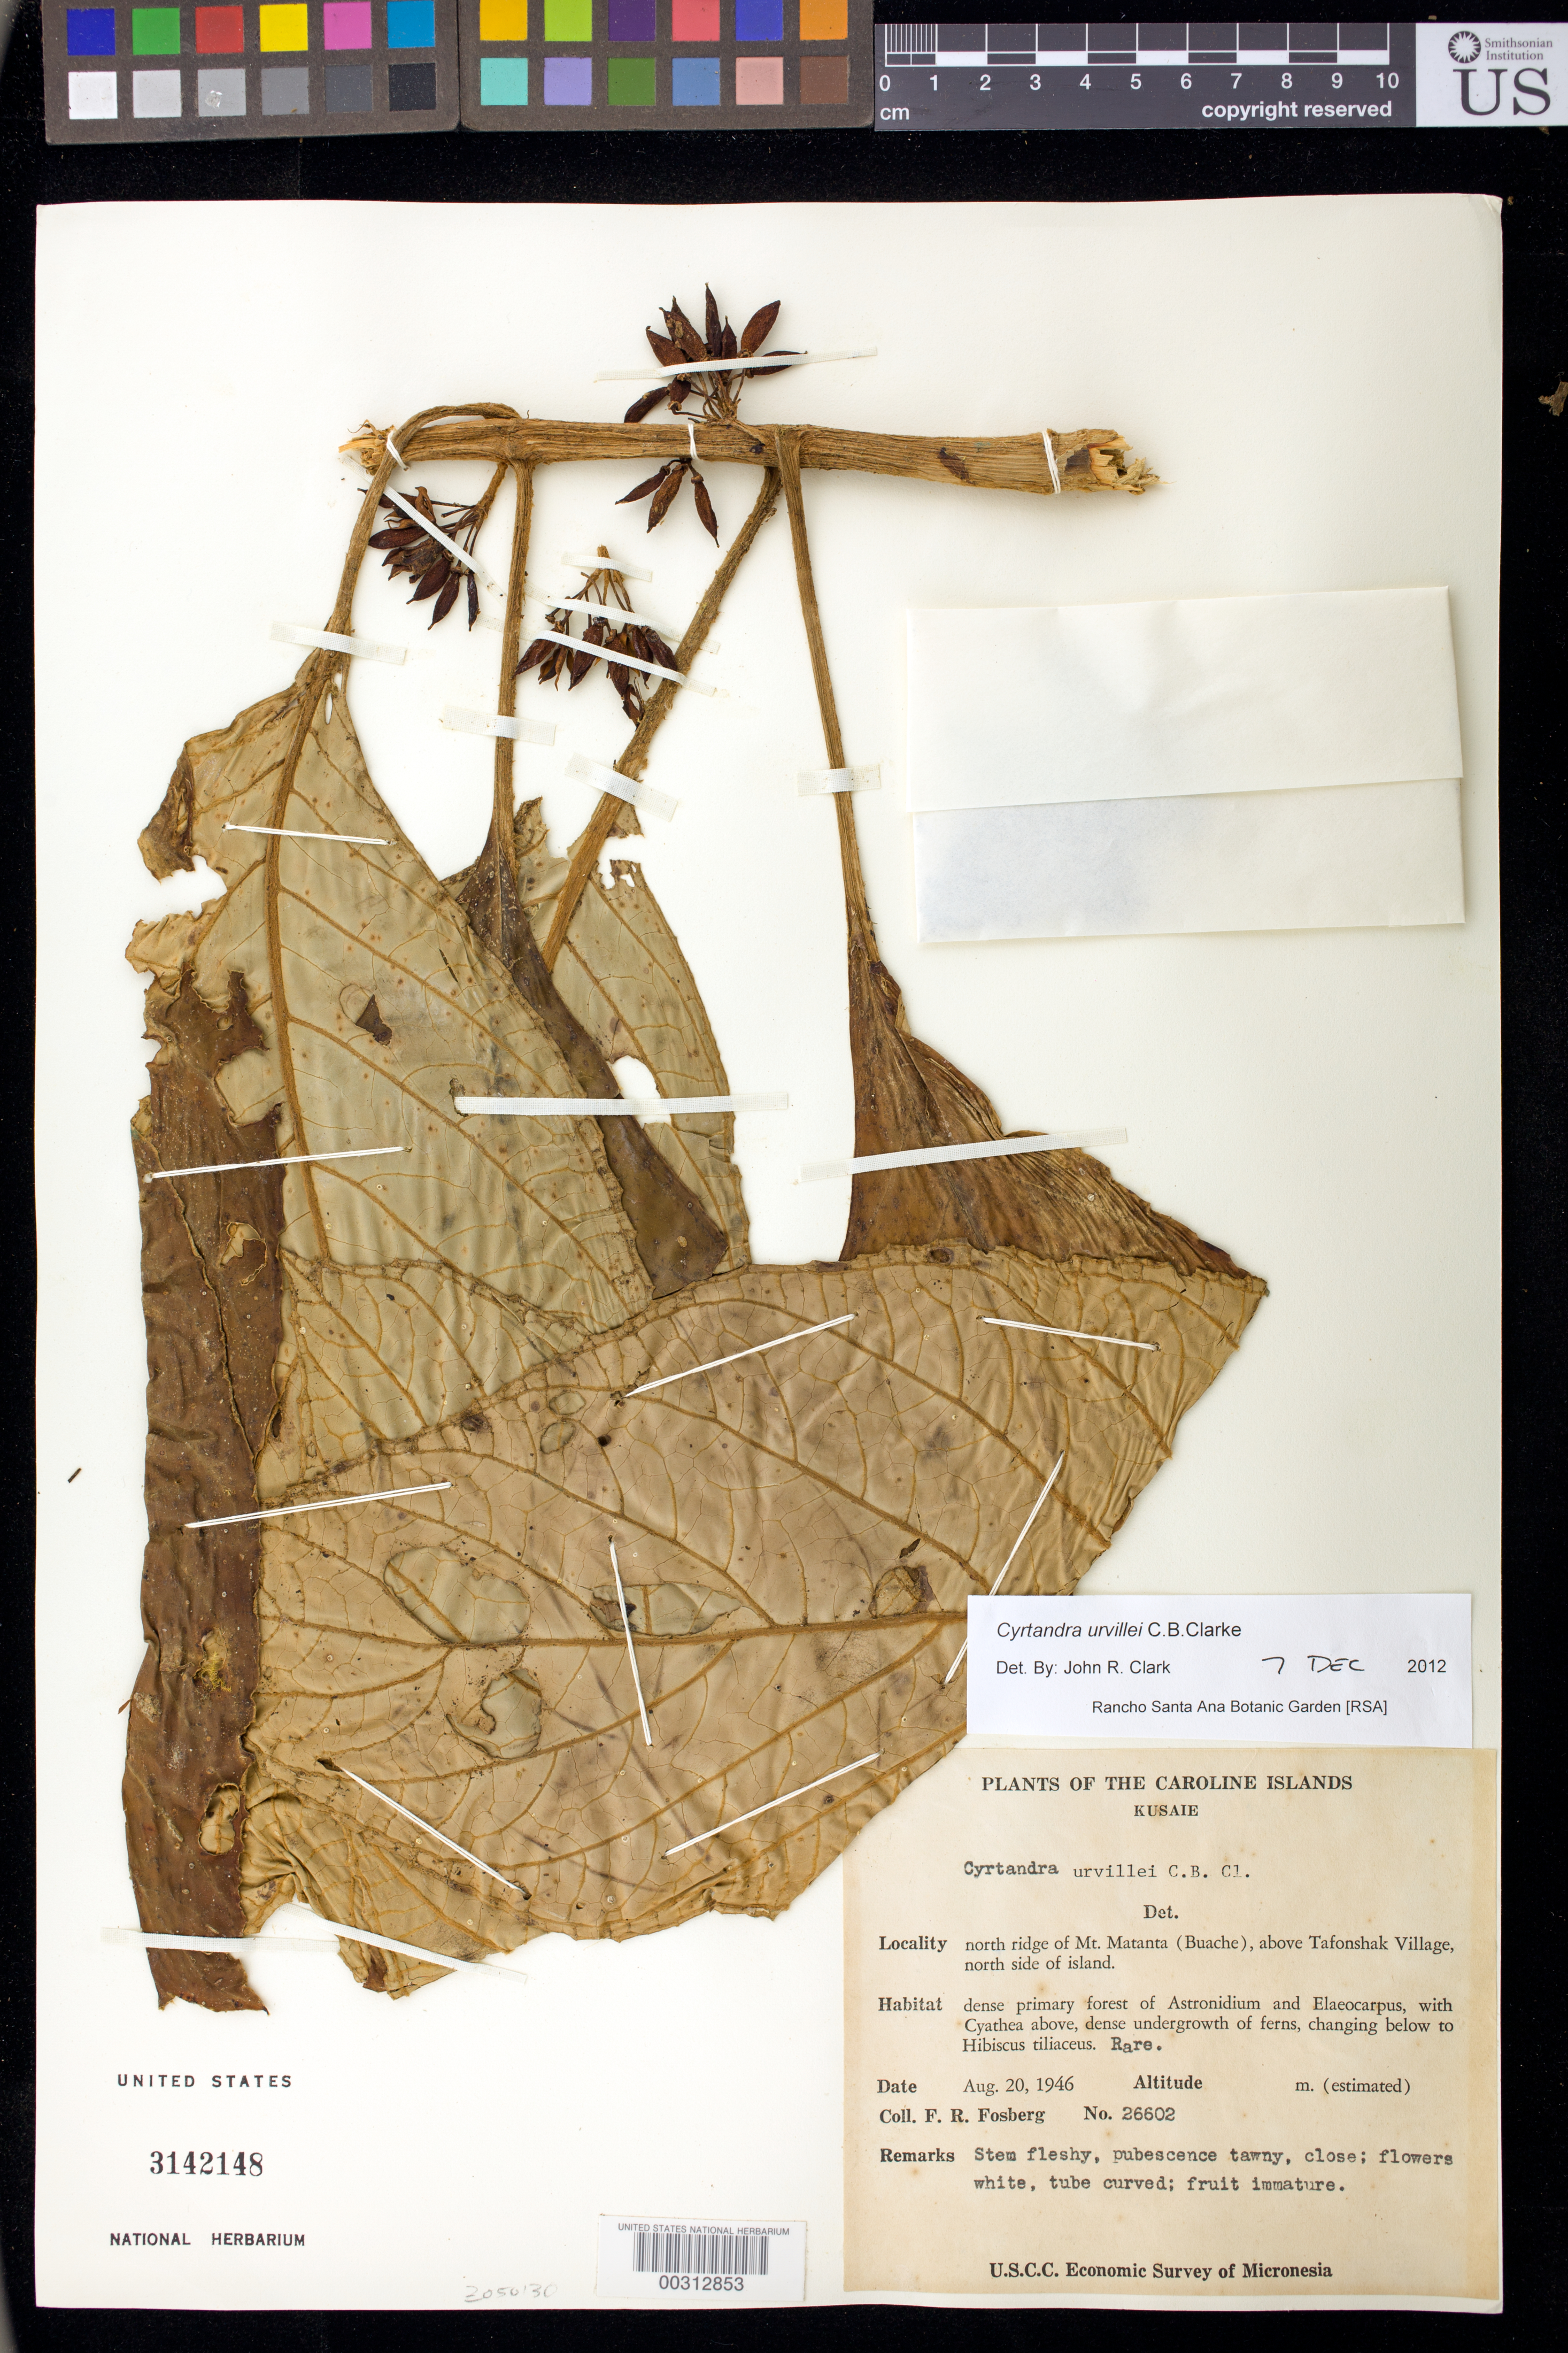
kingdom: Plantae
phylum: Tracheophyta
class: Magnoliopsida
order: Lamiales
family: Gesneriaceae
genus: Cyrtandra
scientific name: Cyrtandra urvillei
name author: C.B. Clarke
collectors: F. R. Fosberg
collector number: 26602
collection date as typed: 20 Aug 1946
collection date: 1946-08-20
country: Palau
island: Kusaie I.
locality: Mt Matanta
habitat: Primary forest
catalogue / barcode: US 3142148